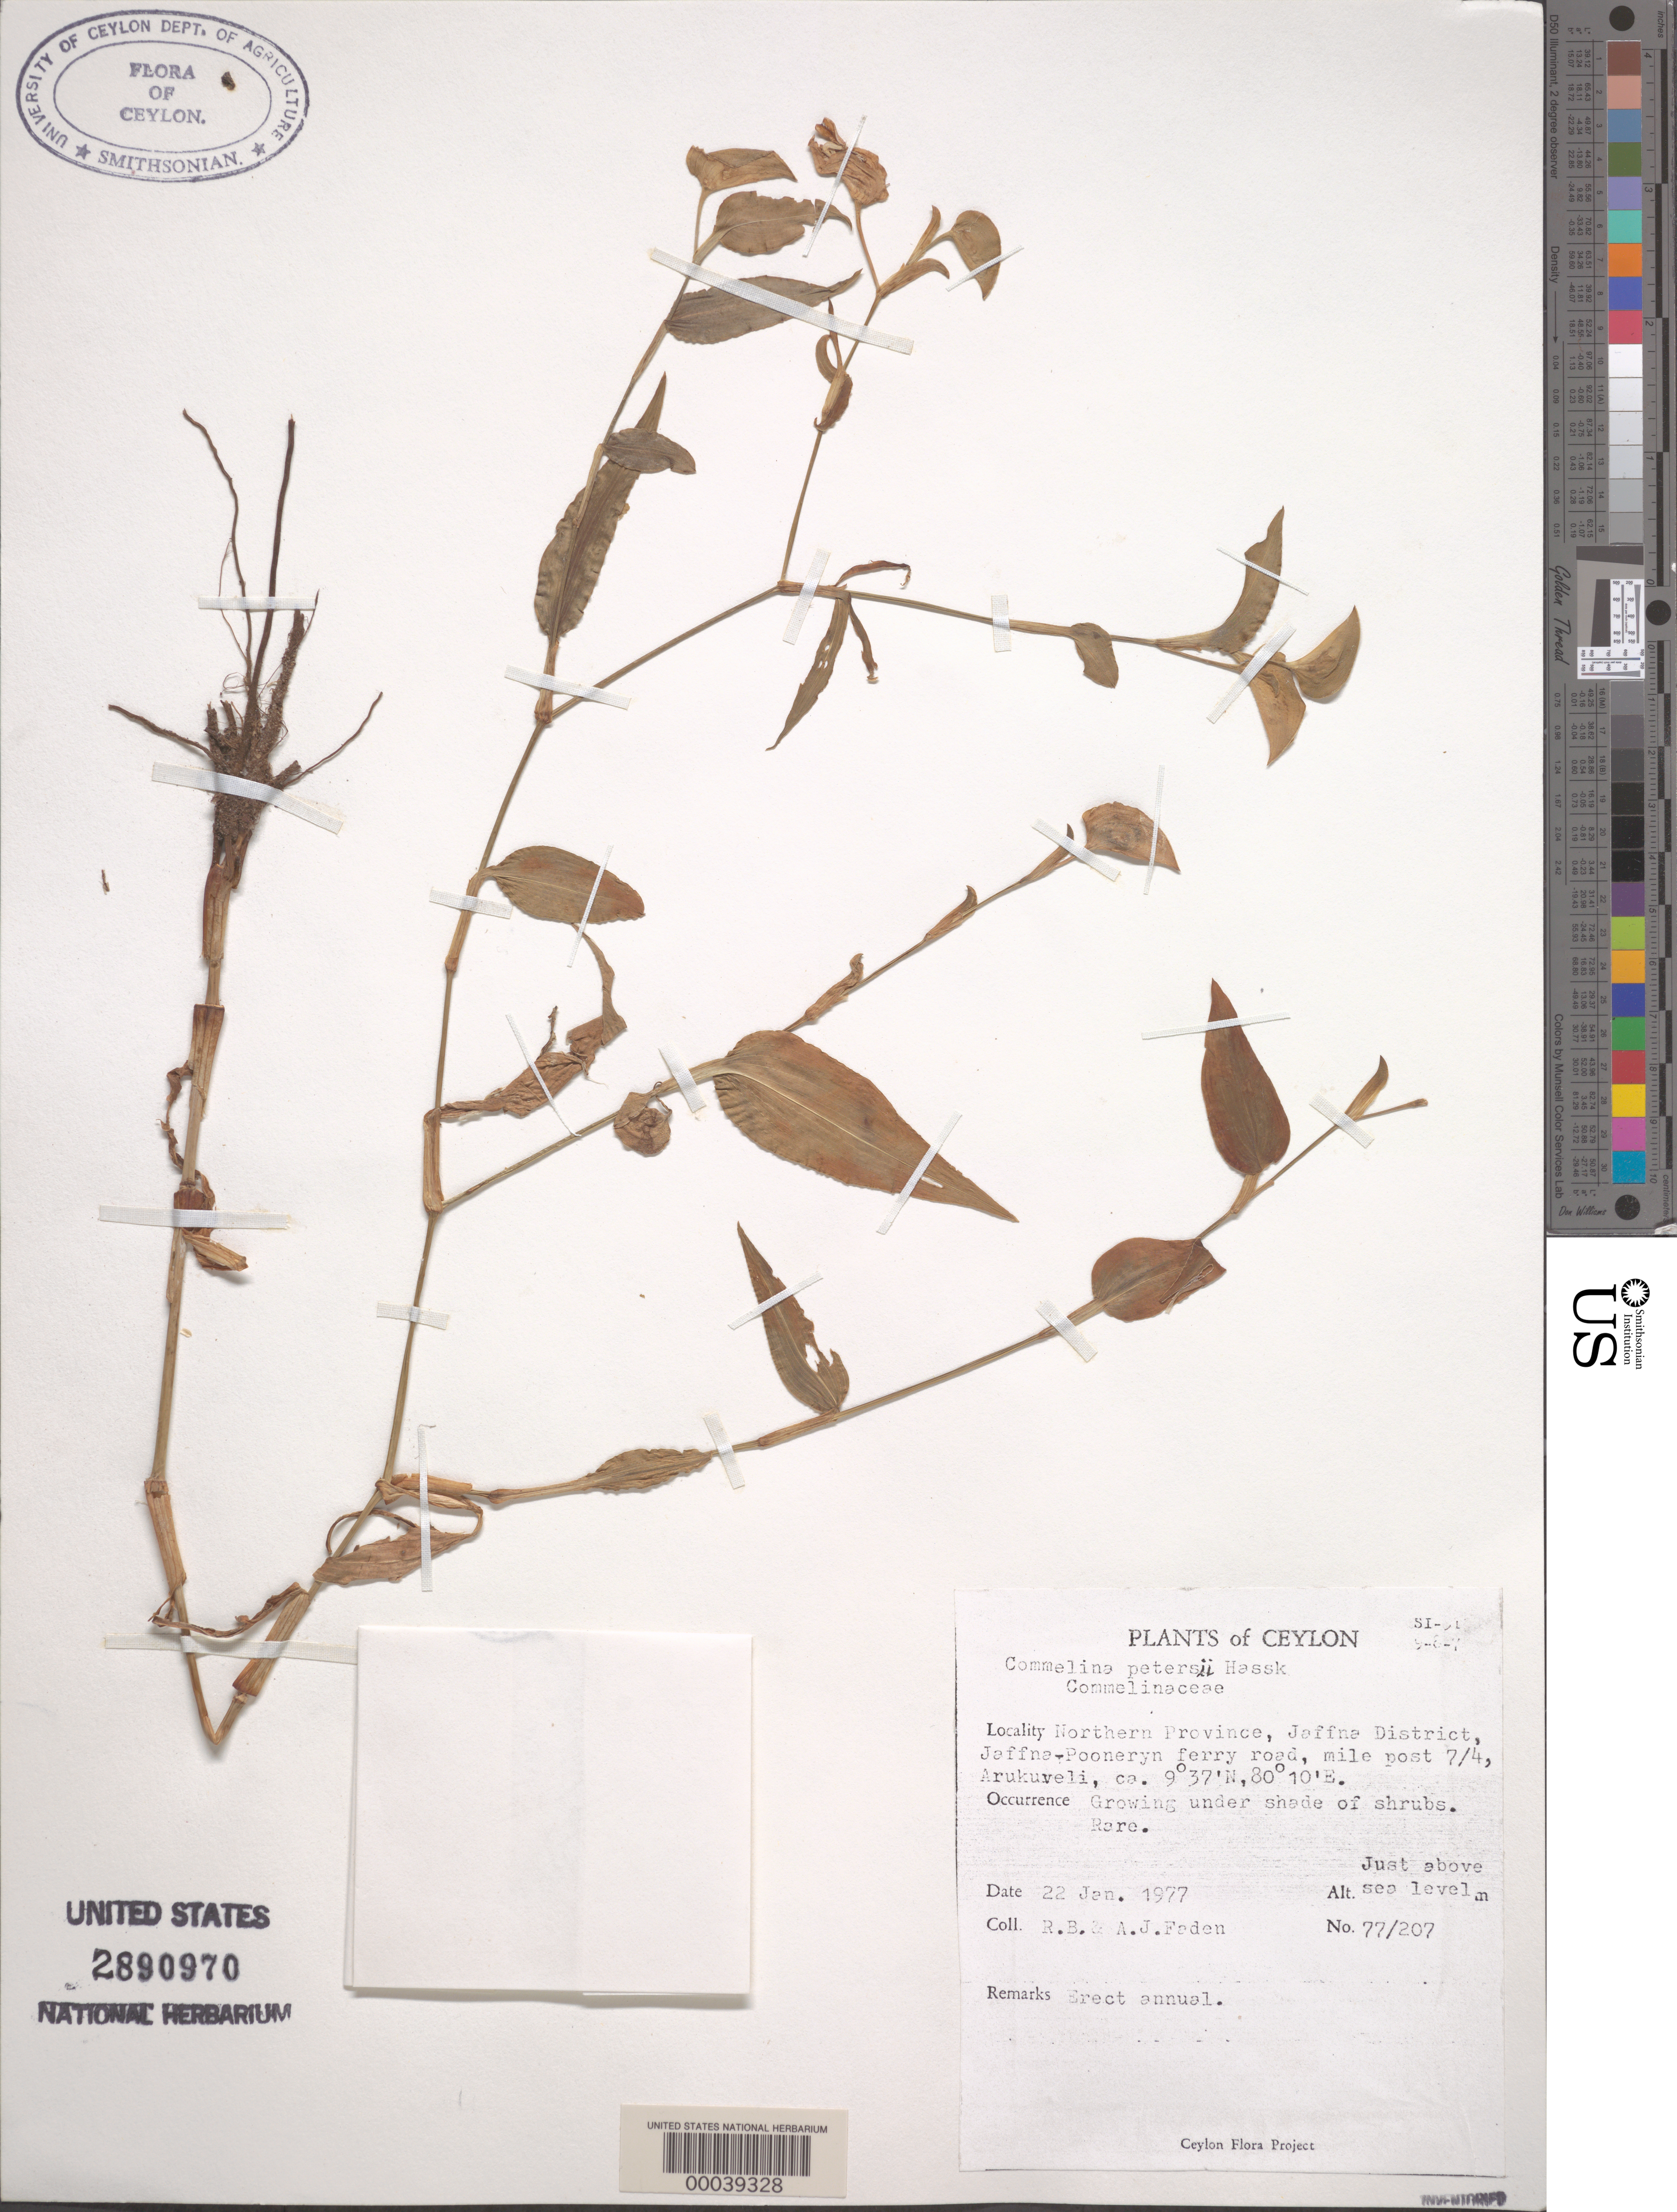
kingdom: Plantae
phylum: Tracheophyta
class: Liliopsida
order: Commelinales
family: Commelinaceae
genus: Commelina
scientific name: Commelina petersii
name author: Hassk.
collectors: R. B. Faden & A. J. Faden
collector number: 77/207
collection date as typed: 22 Jan 1977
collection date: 1977-01-22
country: Sri Lanka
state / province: Northern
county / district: Jaffna Dist.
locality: Arukuveli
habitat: Shade of shrubs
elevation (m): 2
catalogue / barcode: US 2890970